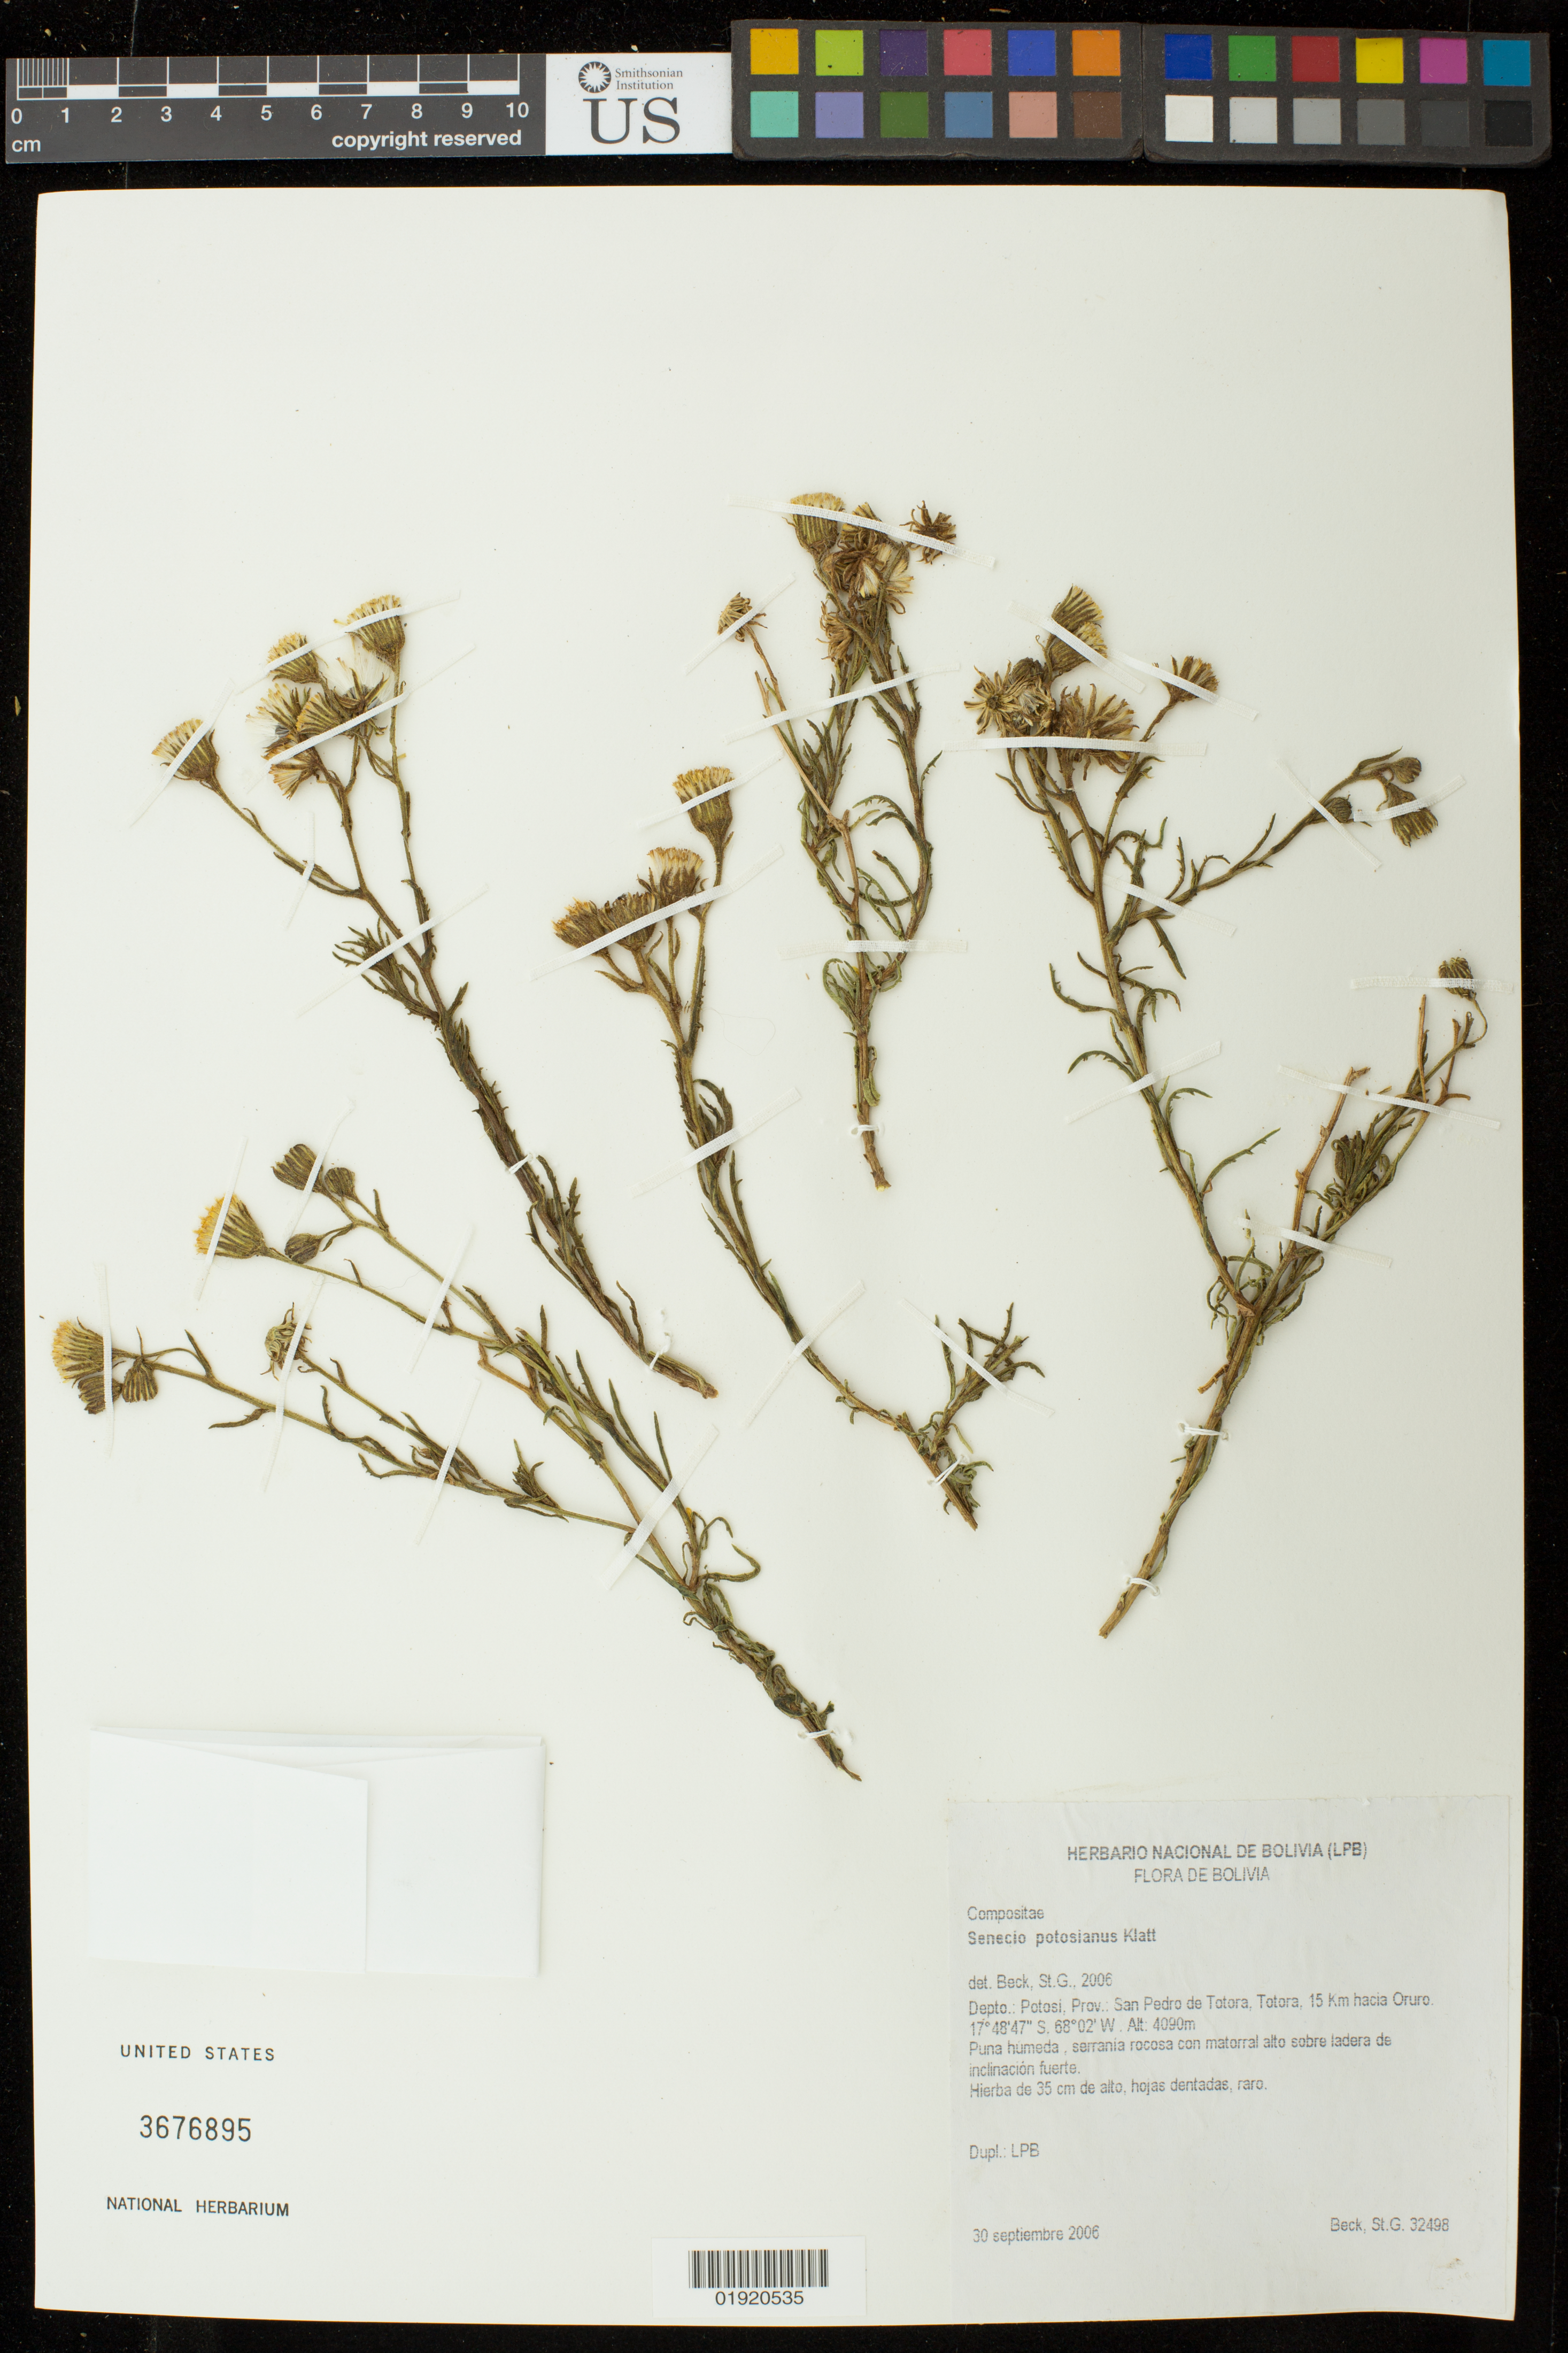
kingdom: Plantae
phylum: Tracheophyta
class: Magnoliopsida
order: Asterales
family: Asteraceae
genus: Senecio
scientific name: Senecio potosianus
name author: Klatt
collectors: S. Beck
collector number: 32498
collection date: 2006-09-30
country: Bolivia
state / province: Potosi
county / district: Totora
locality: Potosi, Prov. San Pedro de Totora, Totora.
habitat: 15 km hacia Oruro. Puna humeda, serrania rocosa con matorral alto sobre ladera de inclinacion fuerte.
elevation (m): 4090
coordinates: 17 48'47" S, 68 02' W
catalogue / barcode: US 3676895